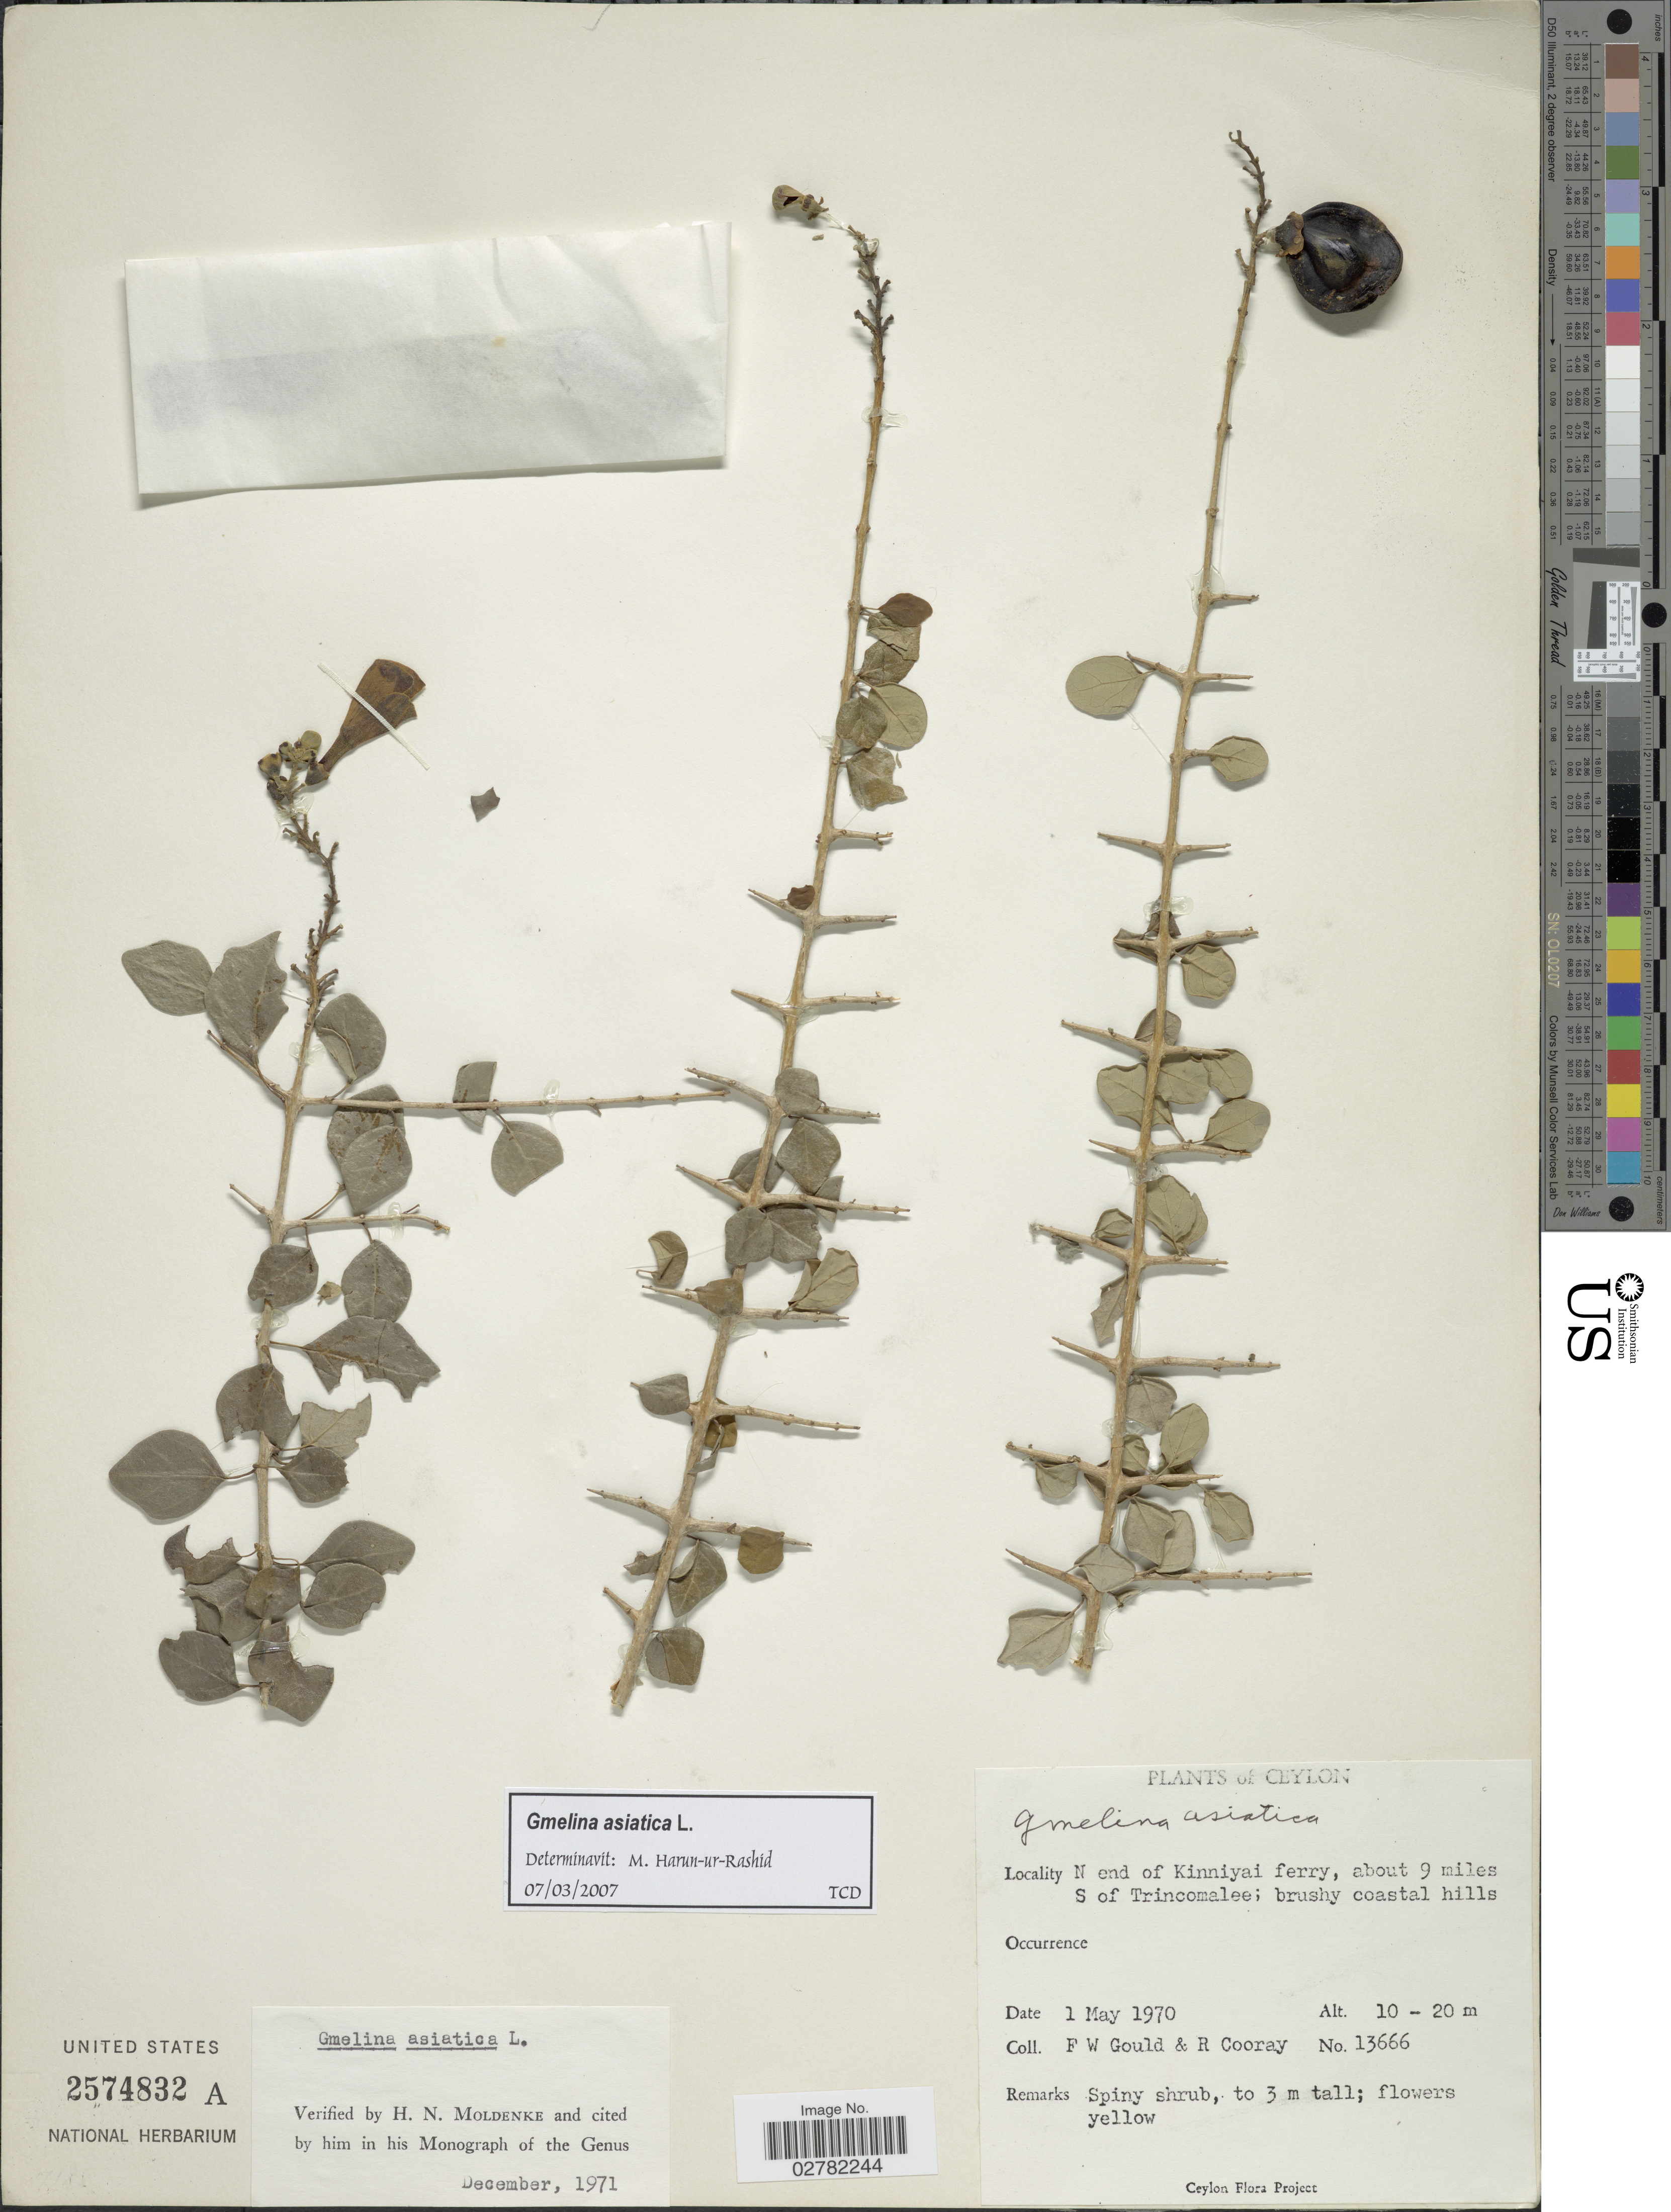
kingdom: Plantae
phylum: Tracheophyta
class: Magnoliopsida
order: Lamiales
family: Lamiaceae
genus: Gmelina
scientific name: Gmelina asiatica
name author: L.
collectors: F. W. Gould & R. Cooray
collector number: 13666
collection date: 1970-05-01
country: Sri Lanka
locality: Ceylon. N end of Kinniyai ferry, about 9 miles S of Trincomalee.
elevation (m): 10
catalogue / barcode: US 2574832A